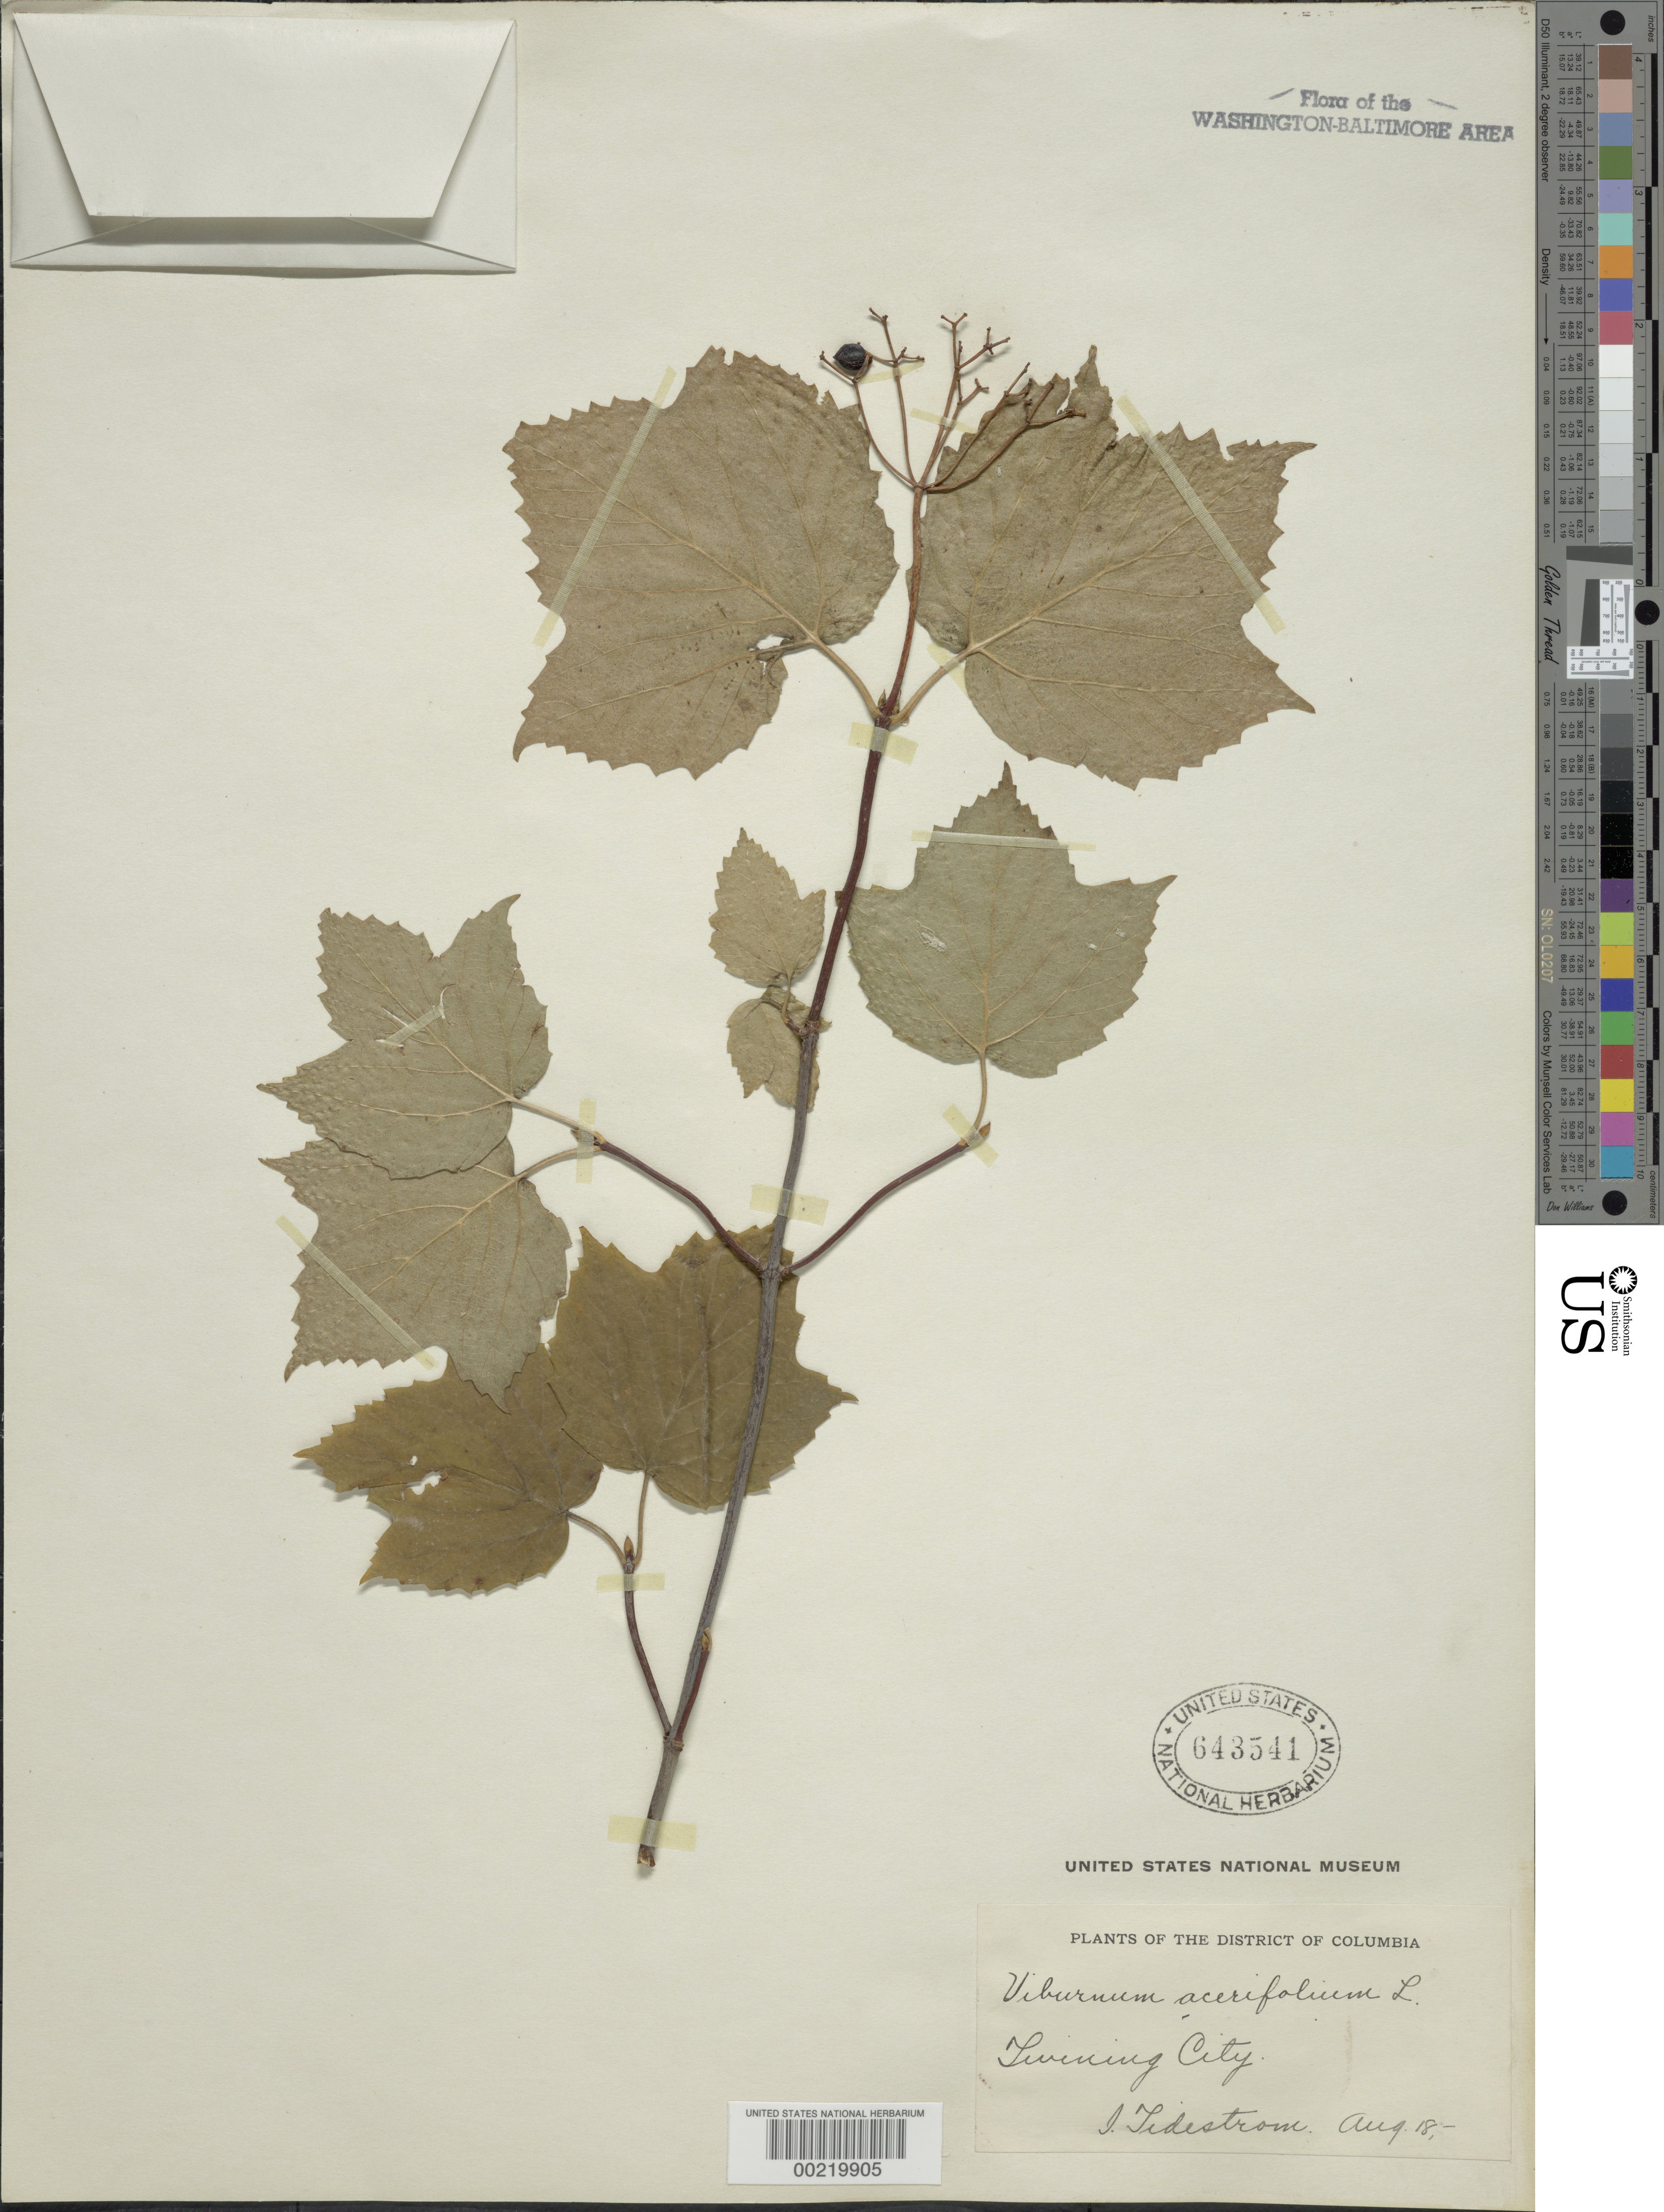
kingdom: Plantae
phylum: Tracheophyta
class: Magnoliopsida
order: Dipsacales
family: Viburnaceae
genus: Viburnum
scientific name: Viburnum acerifolium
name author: L.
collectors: I. F. Tidestrom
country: United States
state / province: District of Columbia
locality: Twining City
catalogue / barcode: US 643541